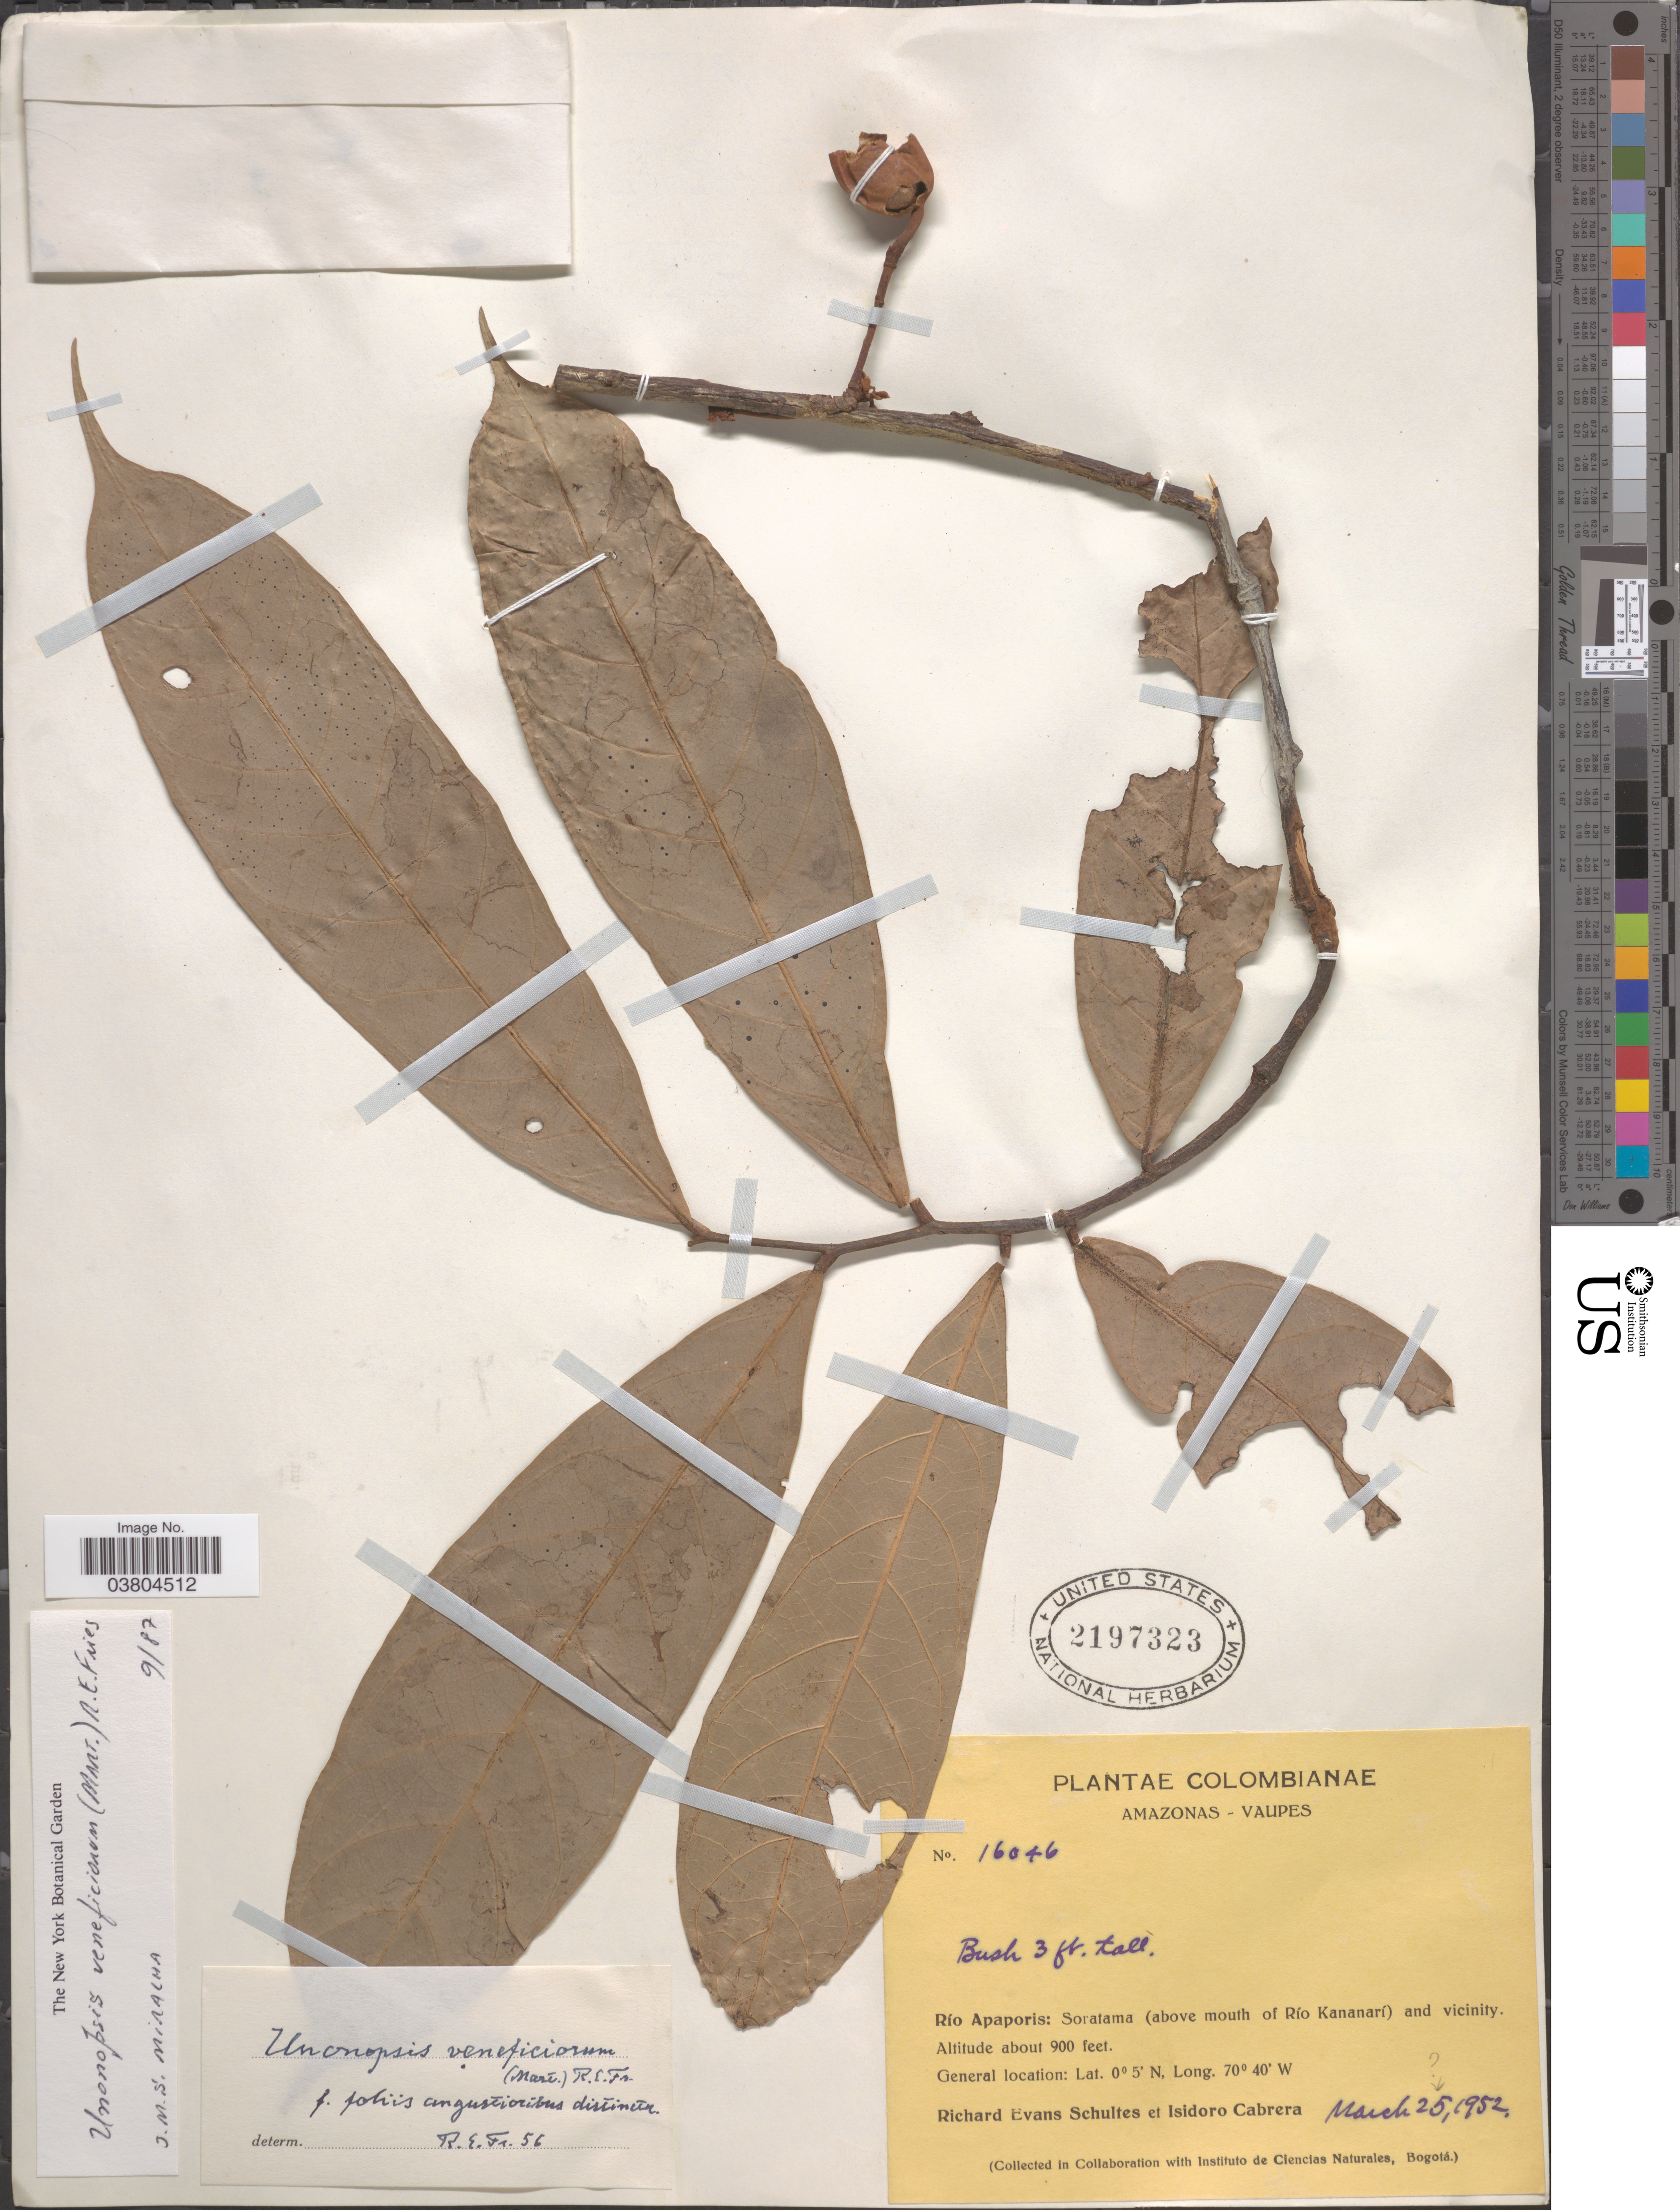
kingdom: Plantae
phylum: Tracheophyta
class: Magnoliopsida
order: Magnoliales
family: Annonaceae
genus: Unonopsis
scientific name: Unonopsis veneficiorum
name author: (Mart.) R.E. Fr.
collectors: R. E. Schultes & I. Cabrera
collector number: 16046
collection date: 1952-03-25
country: Colombia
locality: Amazonas-Vaupés. Río Apaporis: Soratama (above mouth of Río Kananarí) and vicinity.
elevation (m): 274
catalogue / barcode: US 2197323